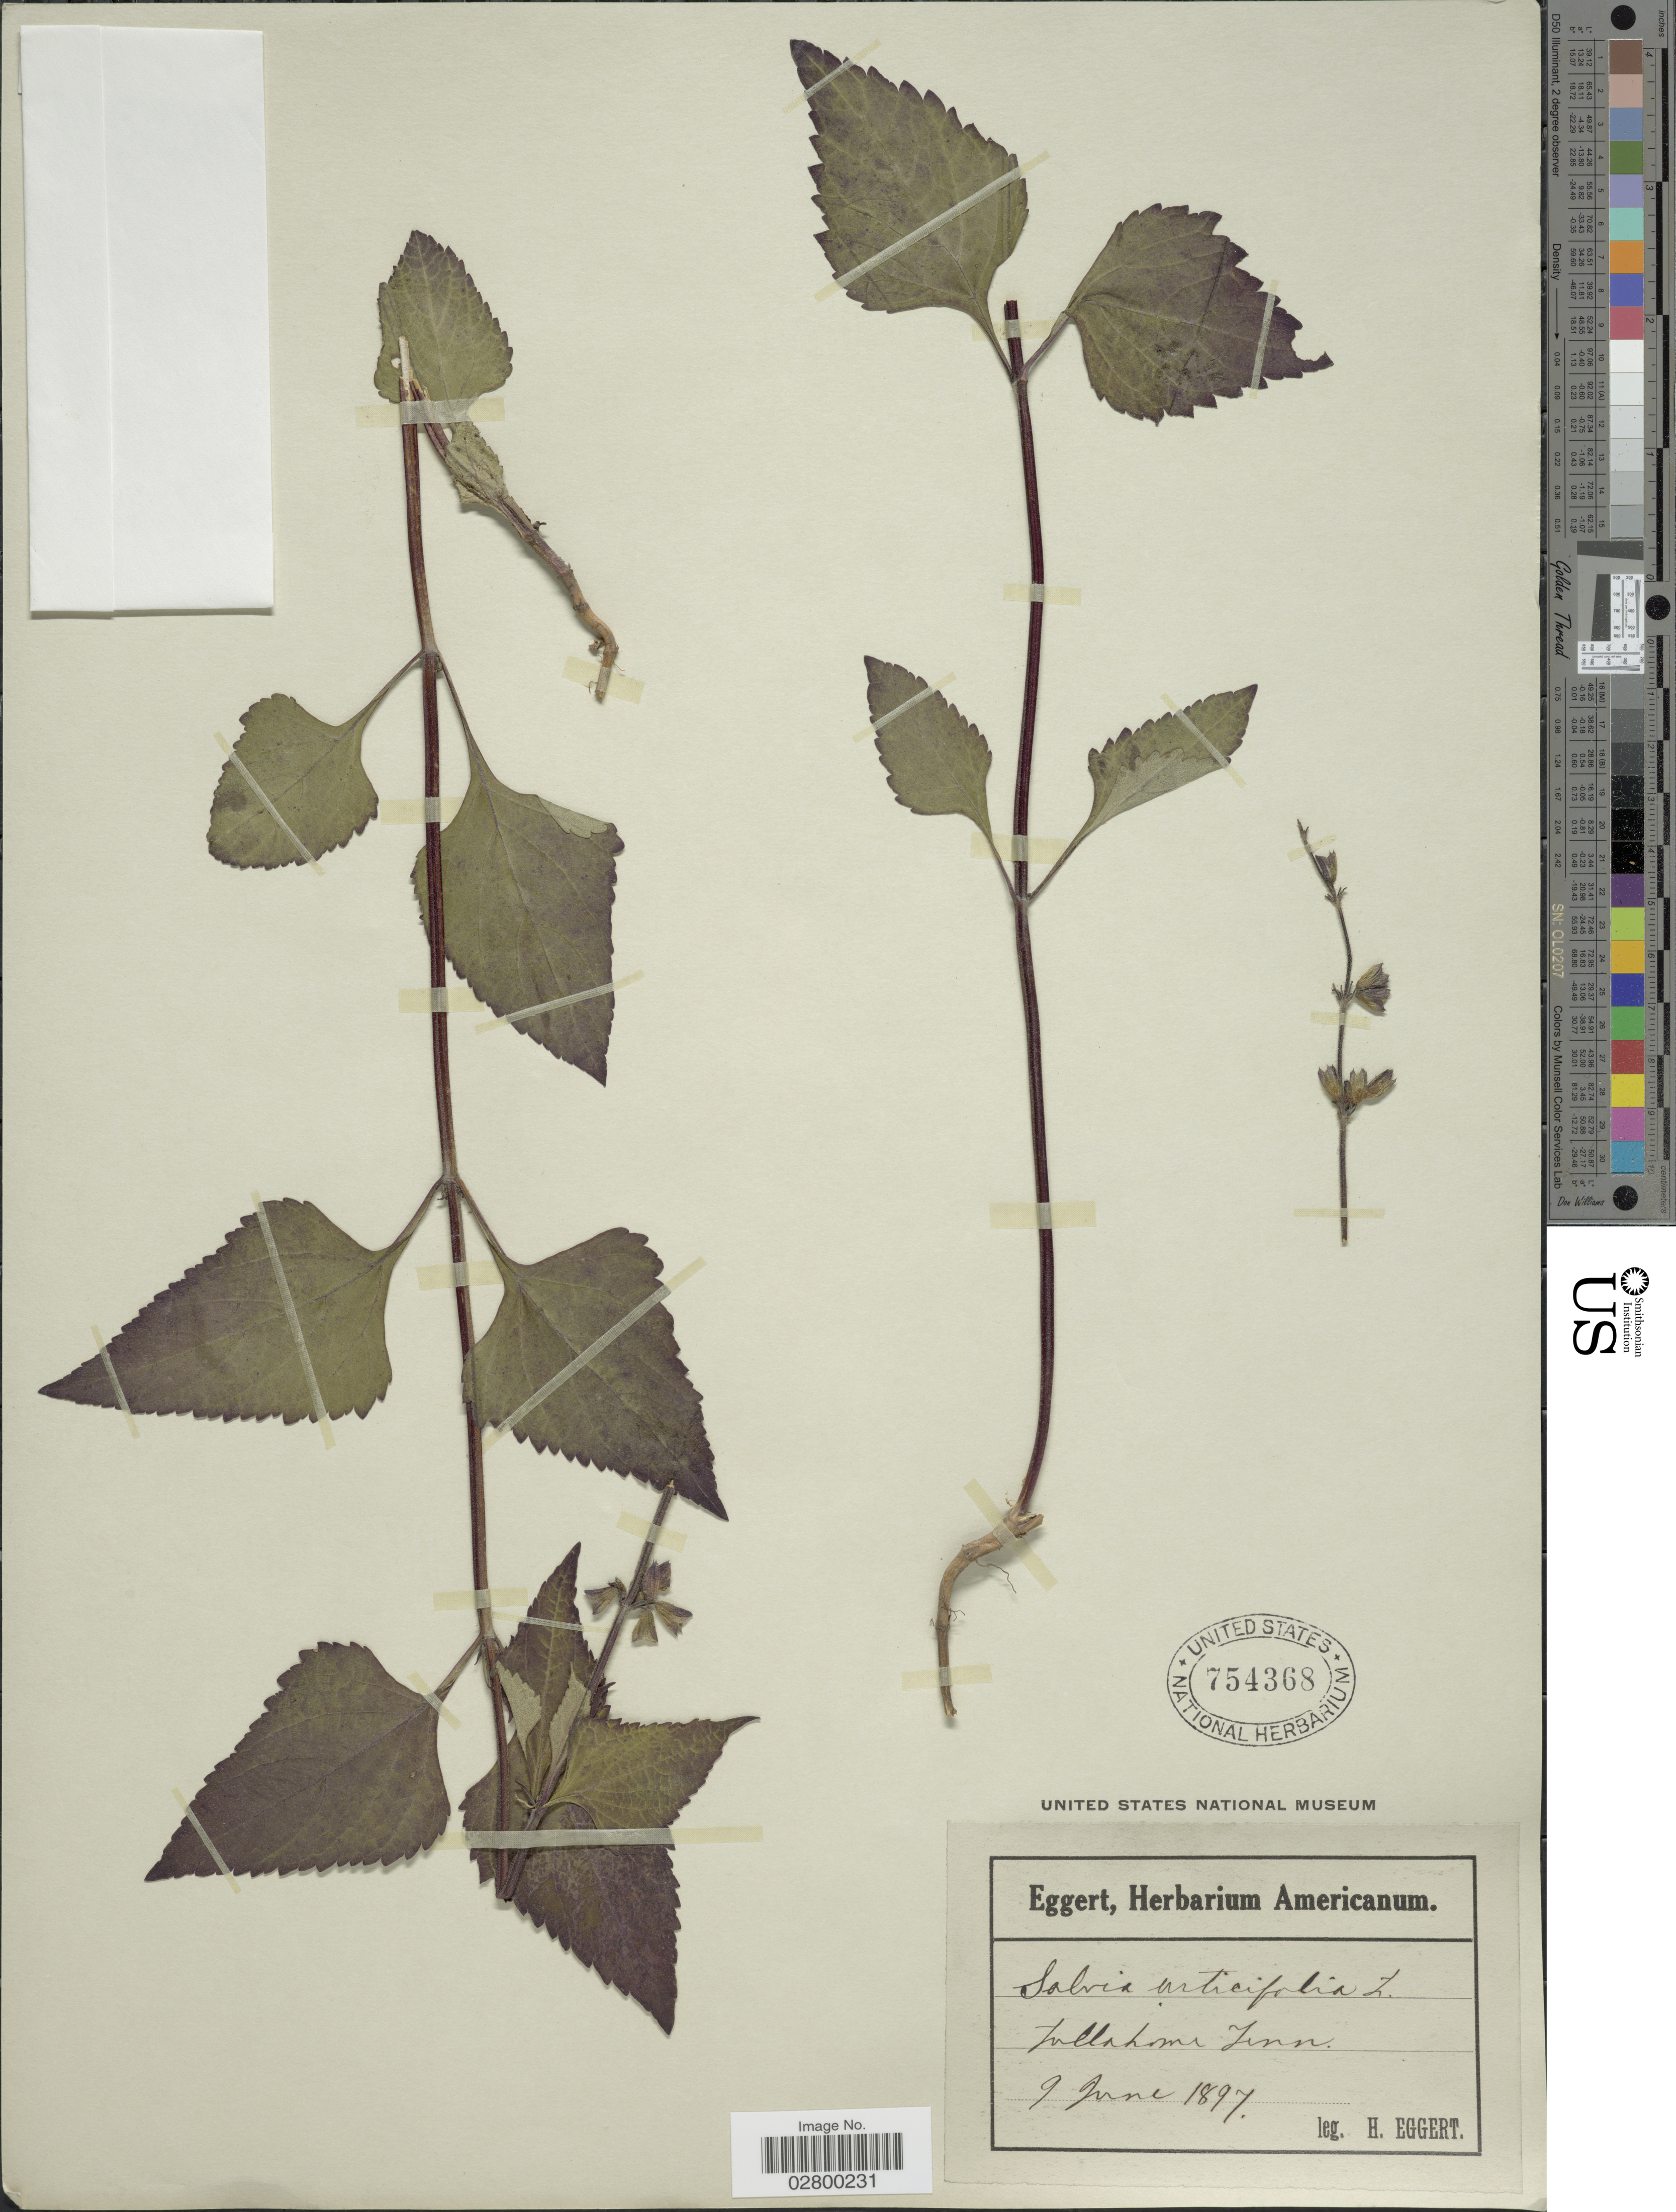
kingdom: Plantae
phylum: Tracheophyta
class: Magnoliopsida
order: Lamiales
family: Lamiaceae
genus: Salvia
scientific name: Salvia urticifolia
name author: L.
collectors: H. Eggert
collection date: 1897-06-09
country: United States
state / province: Tennessee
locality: Tullahoma.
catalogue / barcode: US 754368